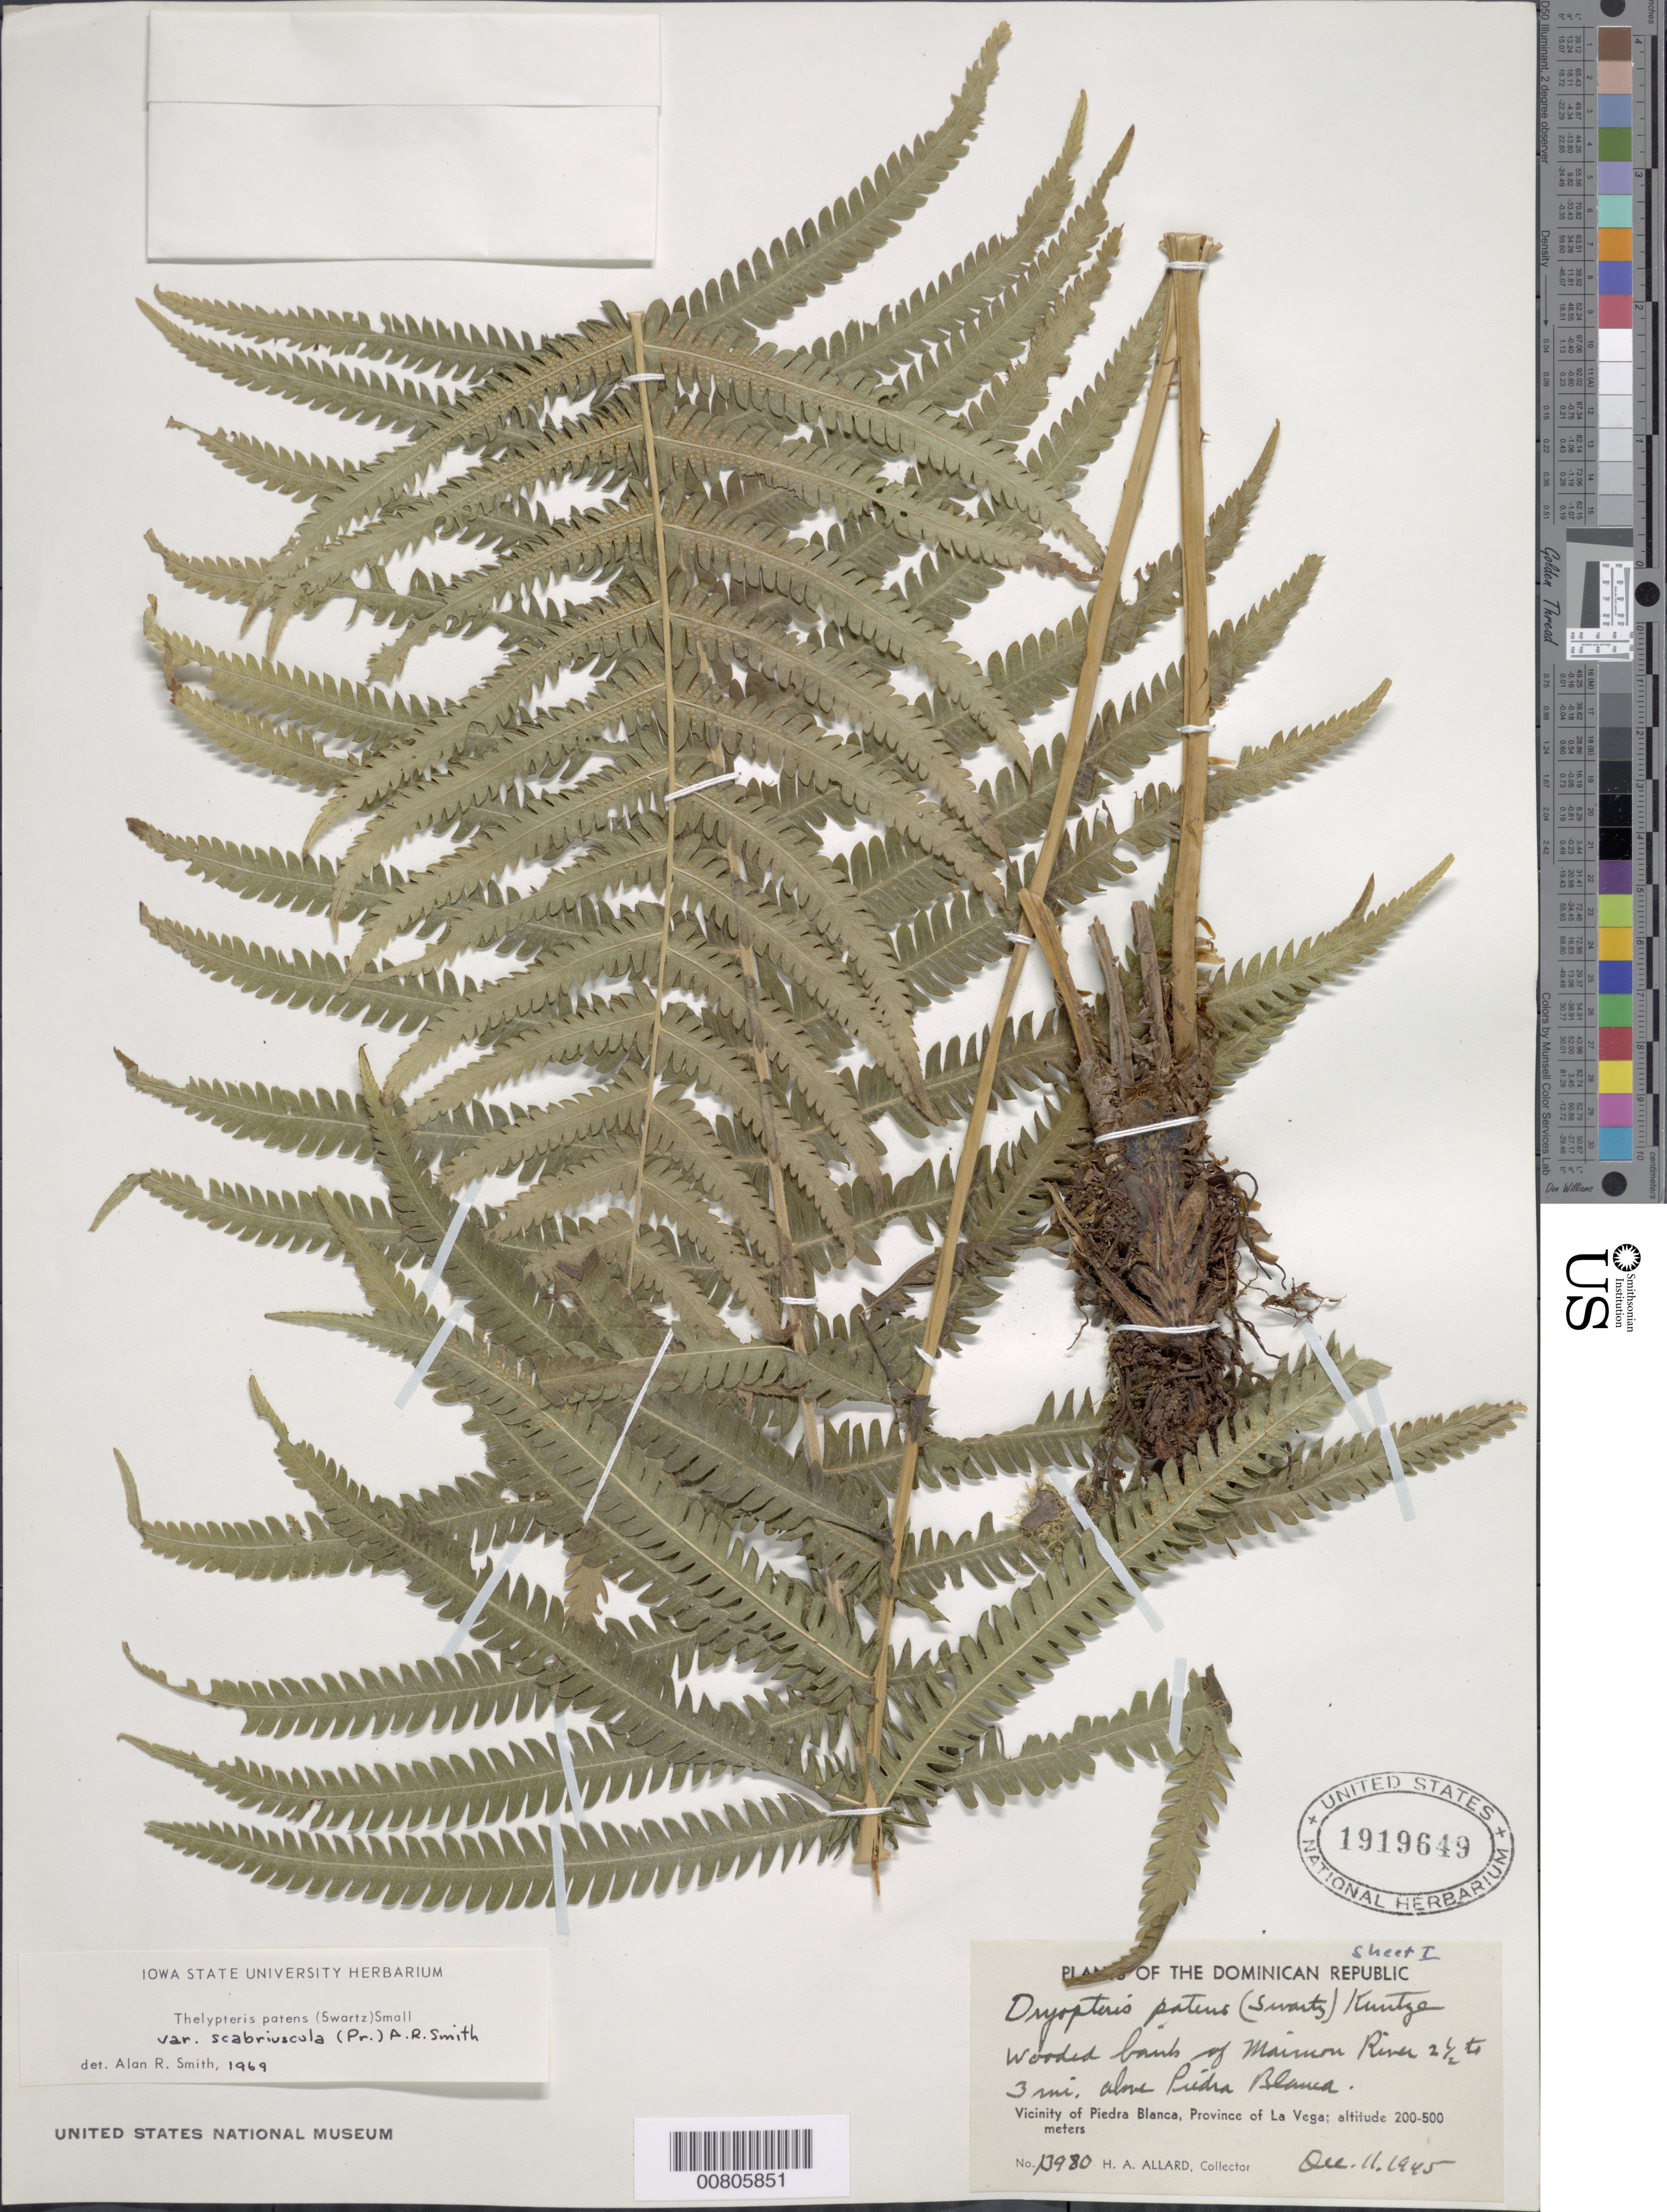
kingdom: Plantae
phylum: Tracheophyta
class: Polypodiopsida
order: Polypodiales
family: Thelypteridaceae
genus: Christella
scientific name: Christella patens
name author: (Sw.) Holttum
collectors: H. A. Allard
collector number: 13980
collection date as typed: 11 Dec 1945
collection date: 1945-12-11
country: Dominican Republic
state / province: La Vega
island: Hispaniola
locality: Maimon River, 2.5-3 miles above Piedra Blanca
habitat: Wooded bank of river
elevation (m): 200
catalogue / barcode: US 1919649